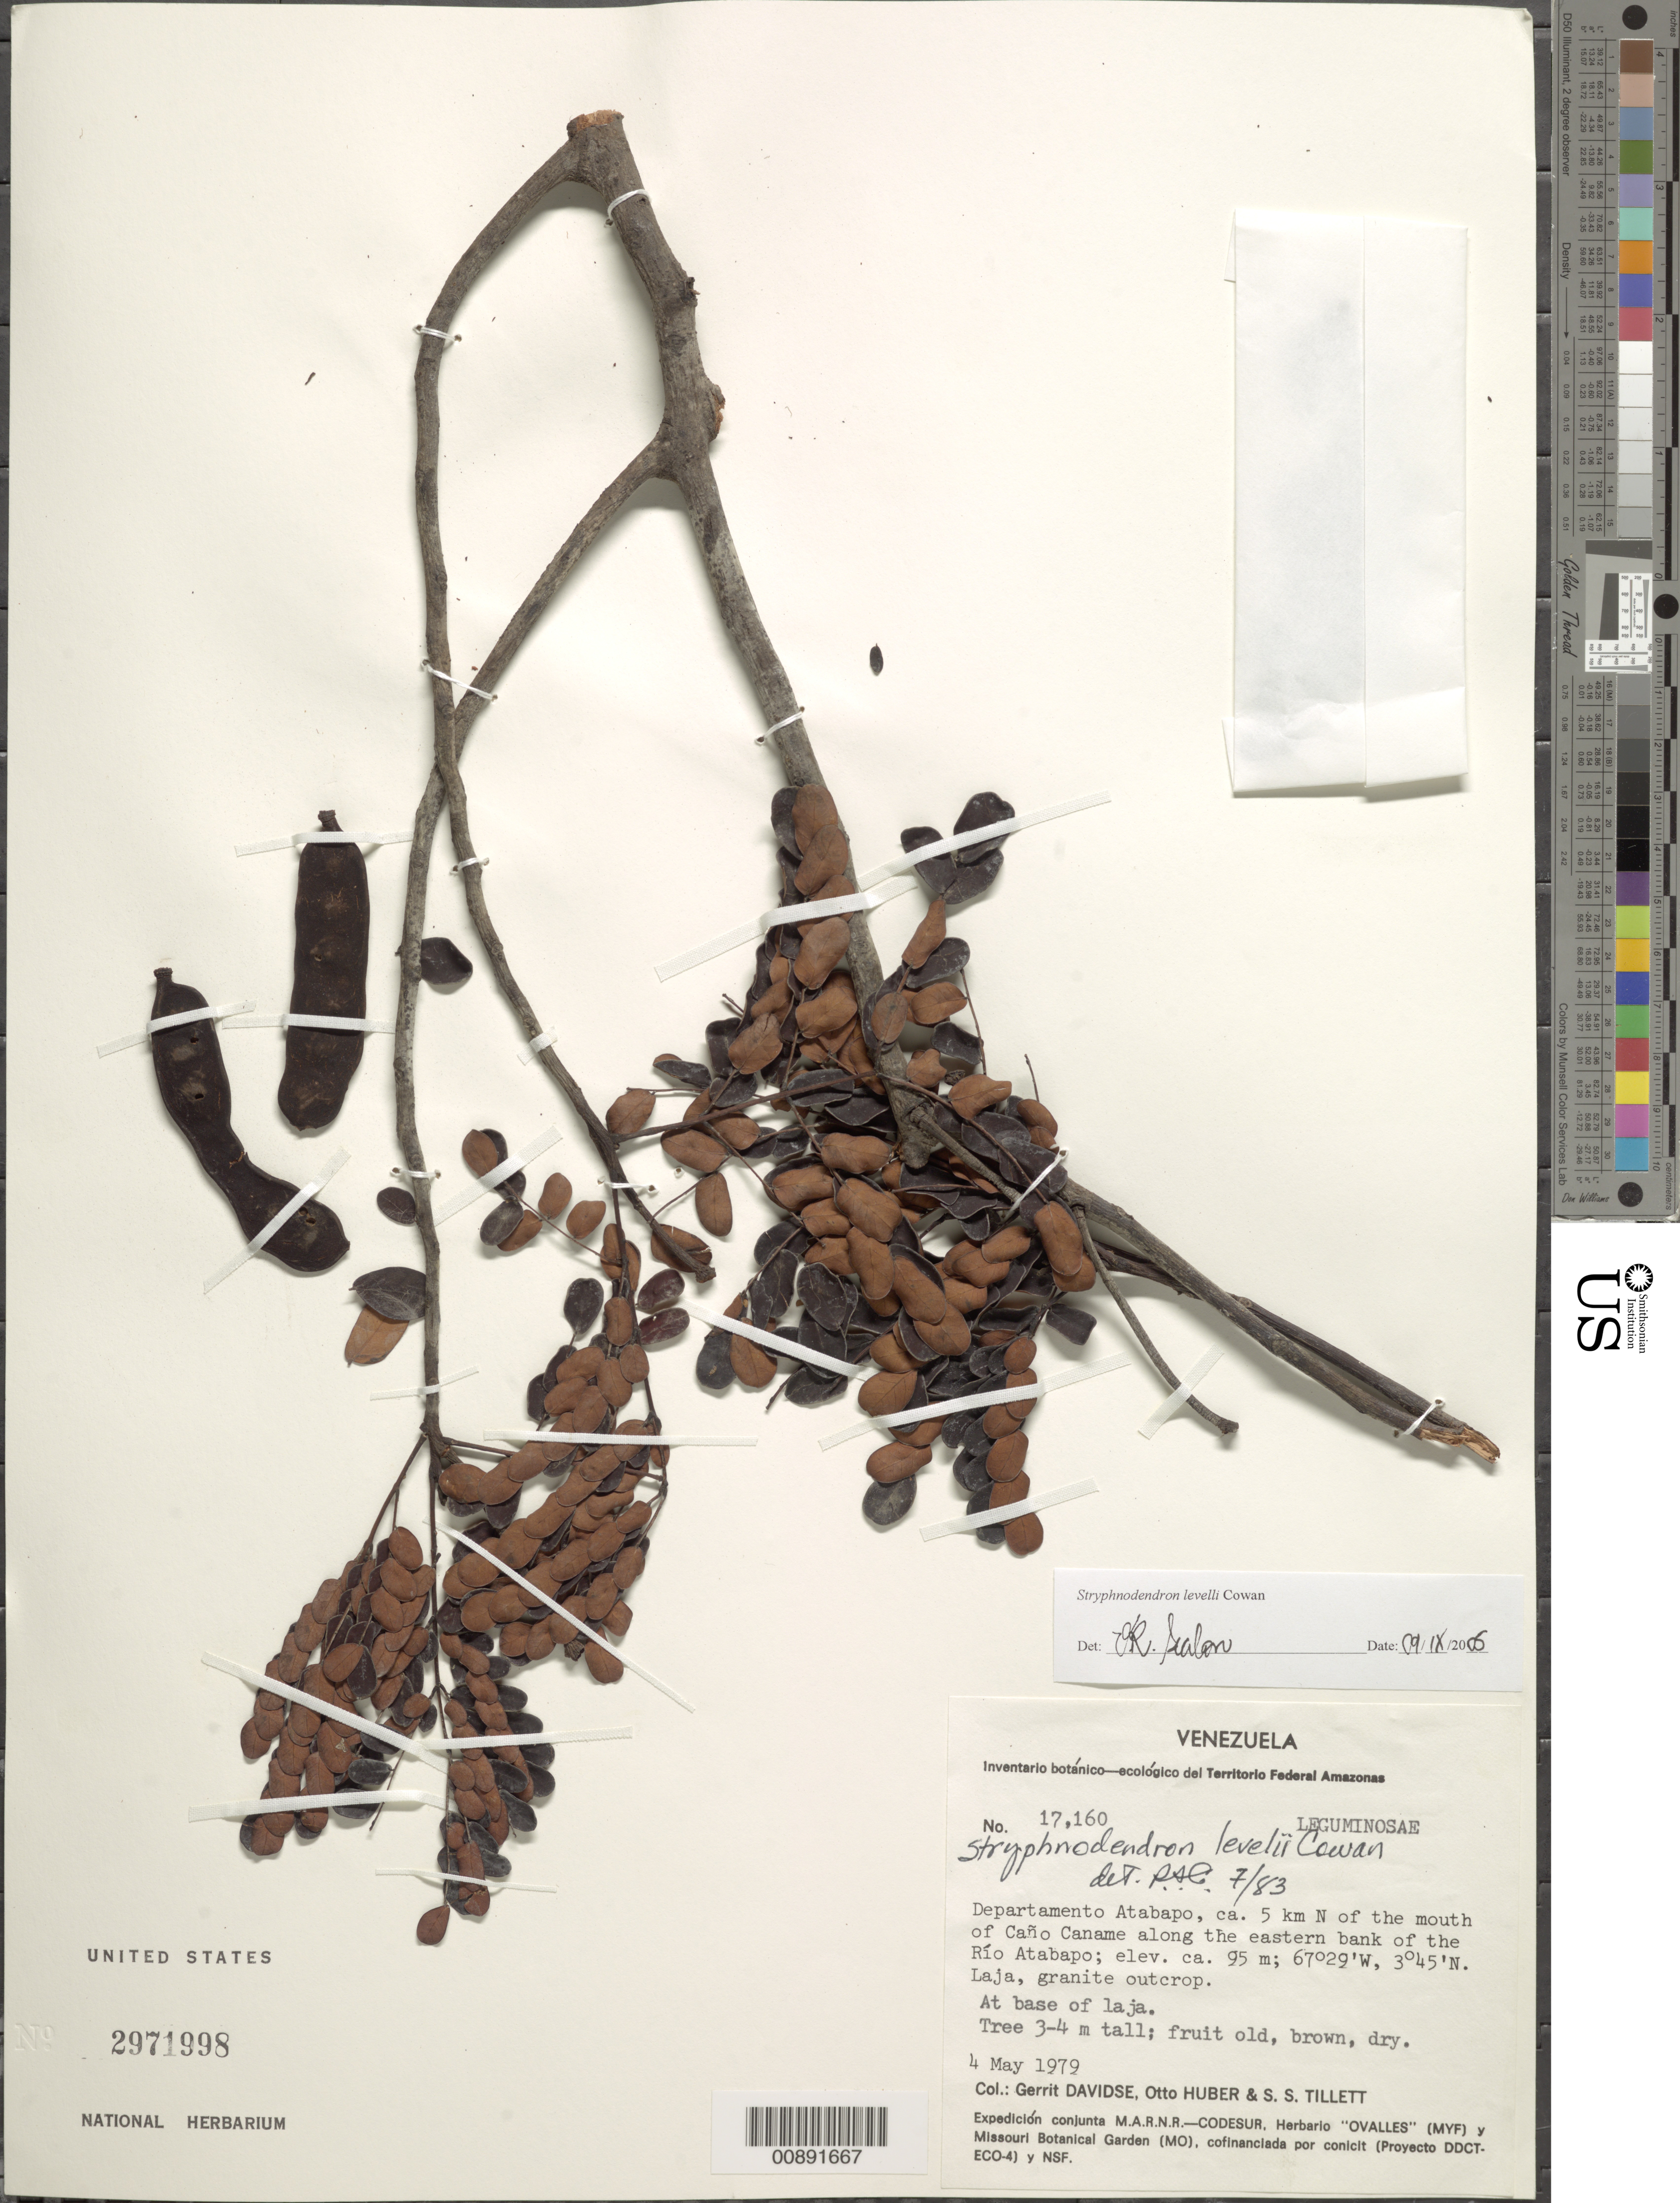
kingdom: Plantae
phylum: Tracheophyta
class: Magnoliopsida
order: Fabales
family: Fabaceae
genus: Stryphnodendron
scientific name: Stryphnodendron levelii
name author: R.S. Cowan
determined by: Scalon, V. R.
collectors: G. Davidse, O. Huber & S. S. Tillett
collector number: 17160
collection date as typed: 4-May-79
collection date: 1979-05-04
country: Venezuela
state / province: Amazonas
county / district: Atabapo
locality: Caño Caname, 5 km N of mouth, eastern bank of Río Atabapo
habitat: Laja, granite outcrop; at base of laja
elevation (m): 95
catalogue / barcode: US 2971998